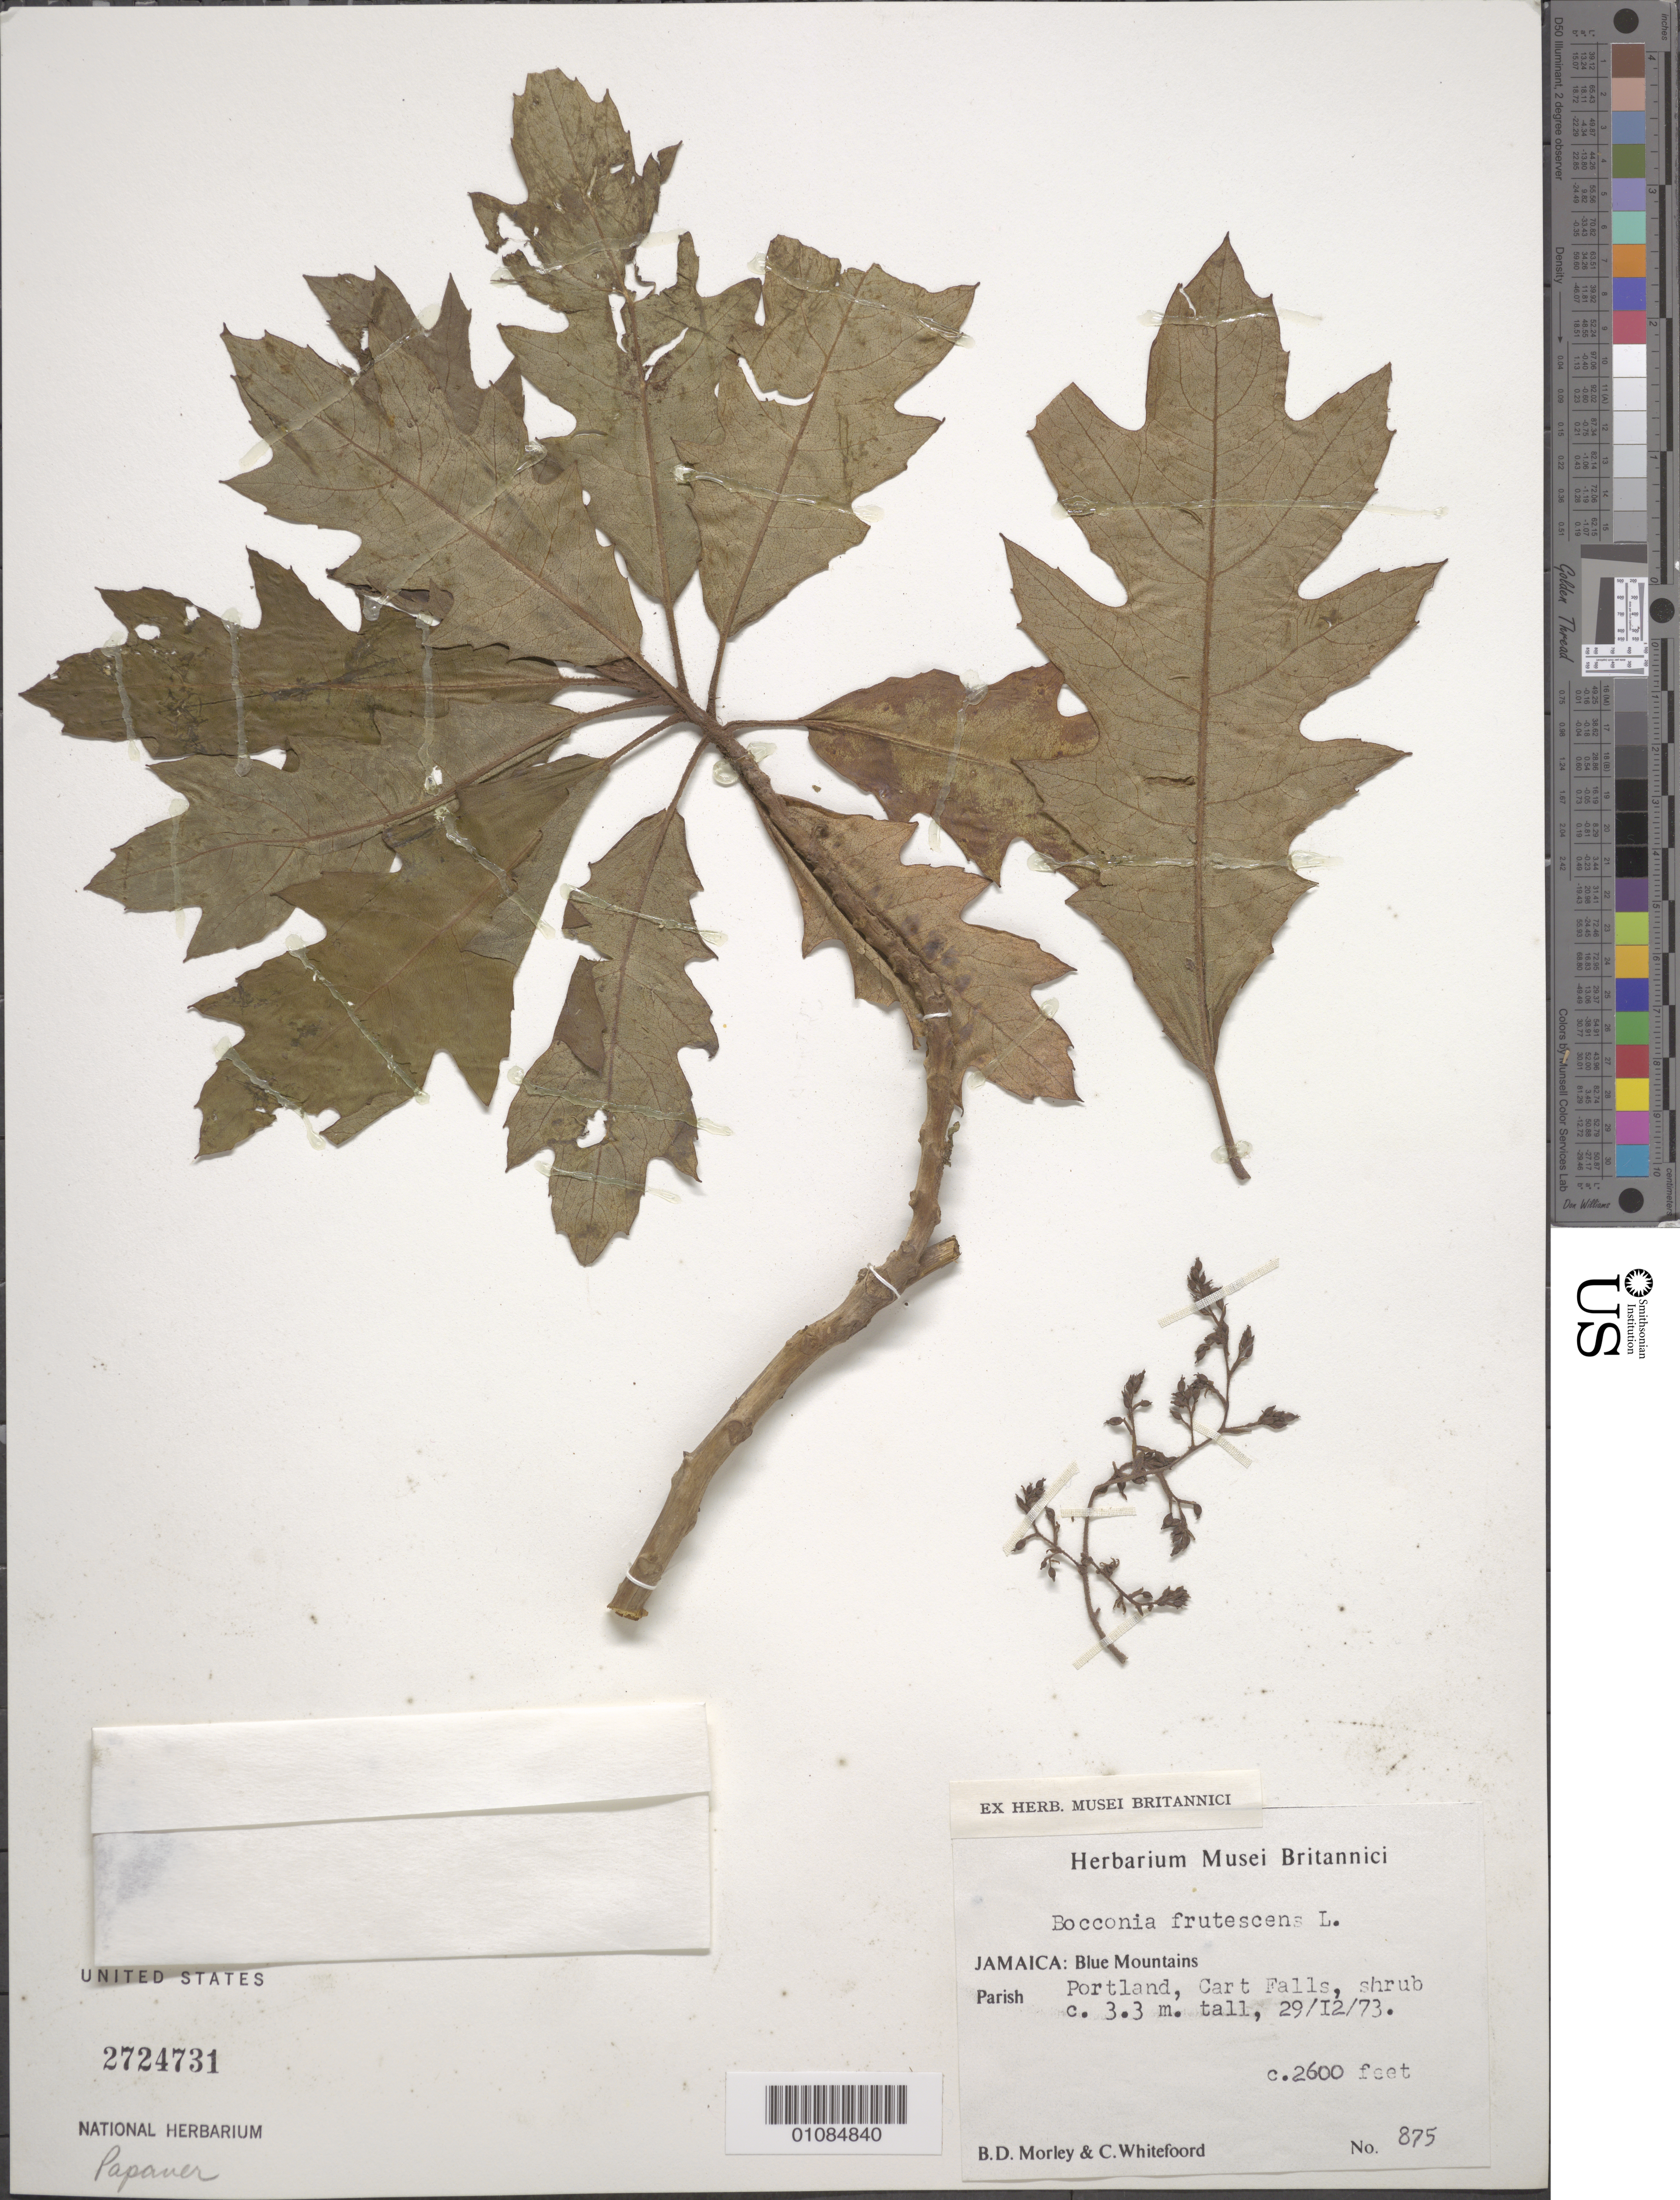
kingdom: Plantae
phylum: Tracheophyta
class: Magnoliopsida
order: Ranunculales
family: Papaveraceae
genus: Bocconia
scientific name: Bocconia frutescens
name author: L.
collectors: B. D. Morley & C. Whitefoord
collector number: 875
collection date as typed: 29 Dec 1973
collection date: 1973-12-29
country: Jamaica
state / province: Portland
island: Jamaica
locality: Jamaica: Blue Mountains. Portland, Cart Falls.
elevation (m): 792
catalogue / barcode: US 2724731